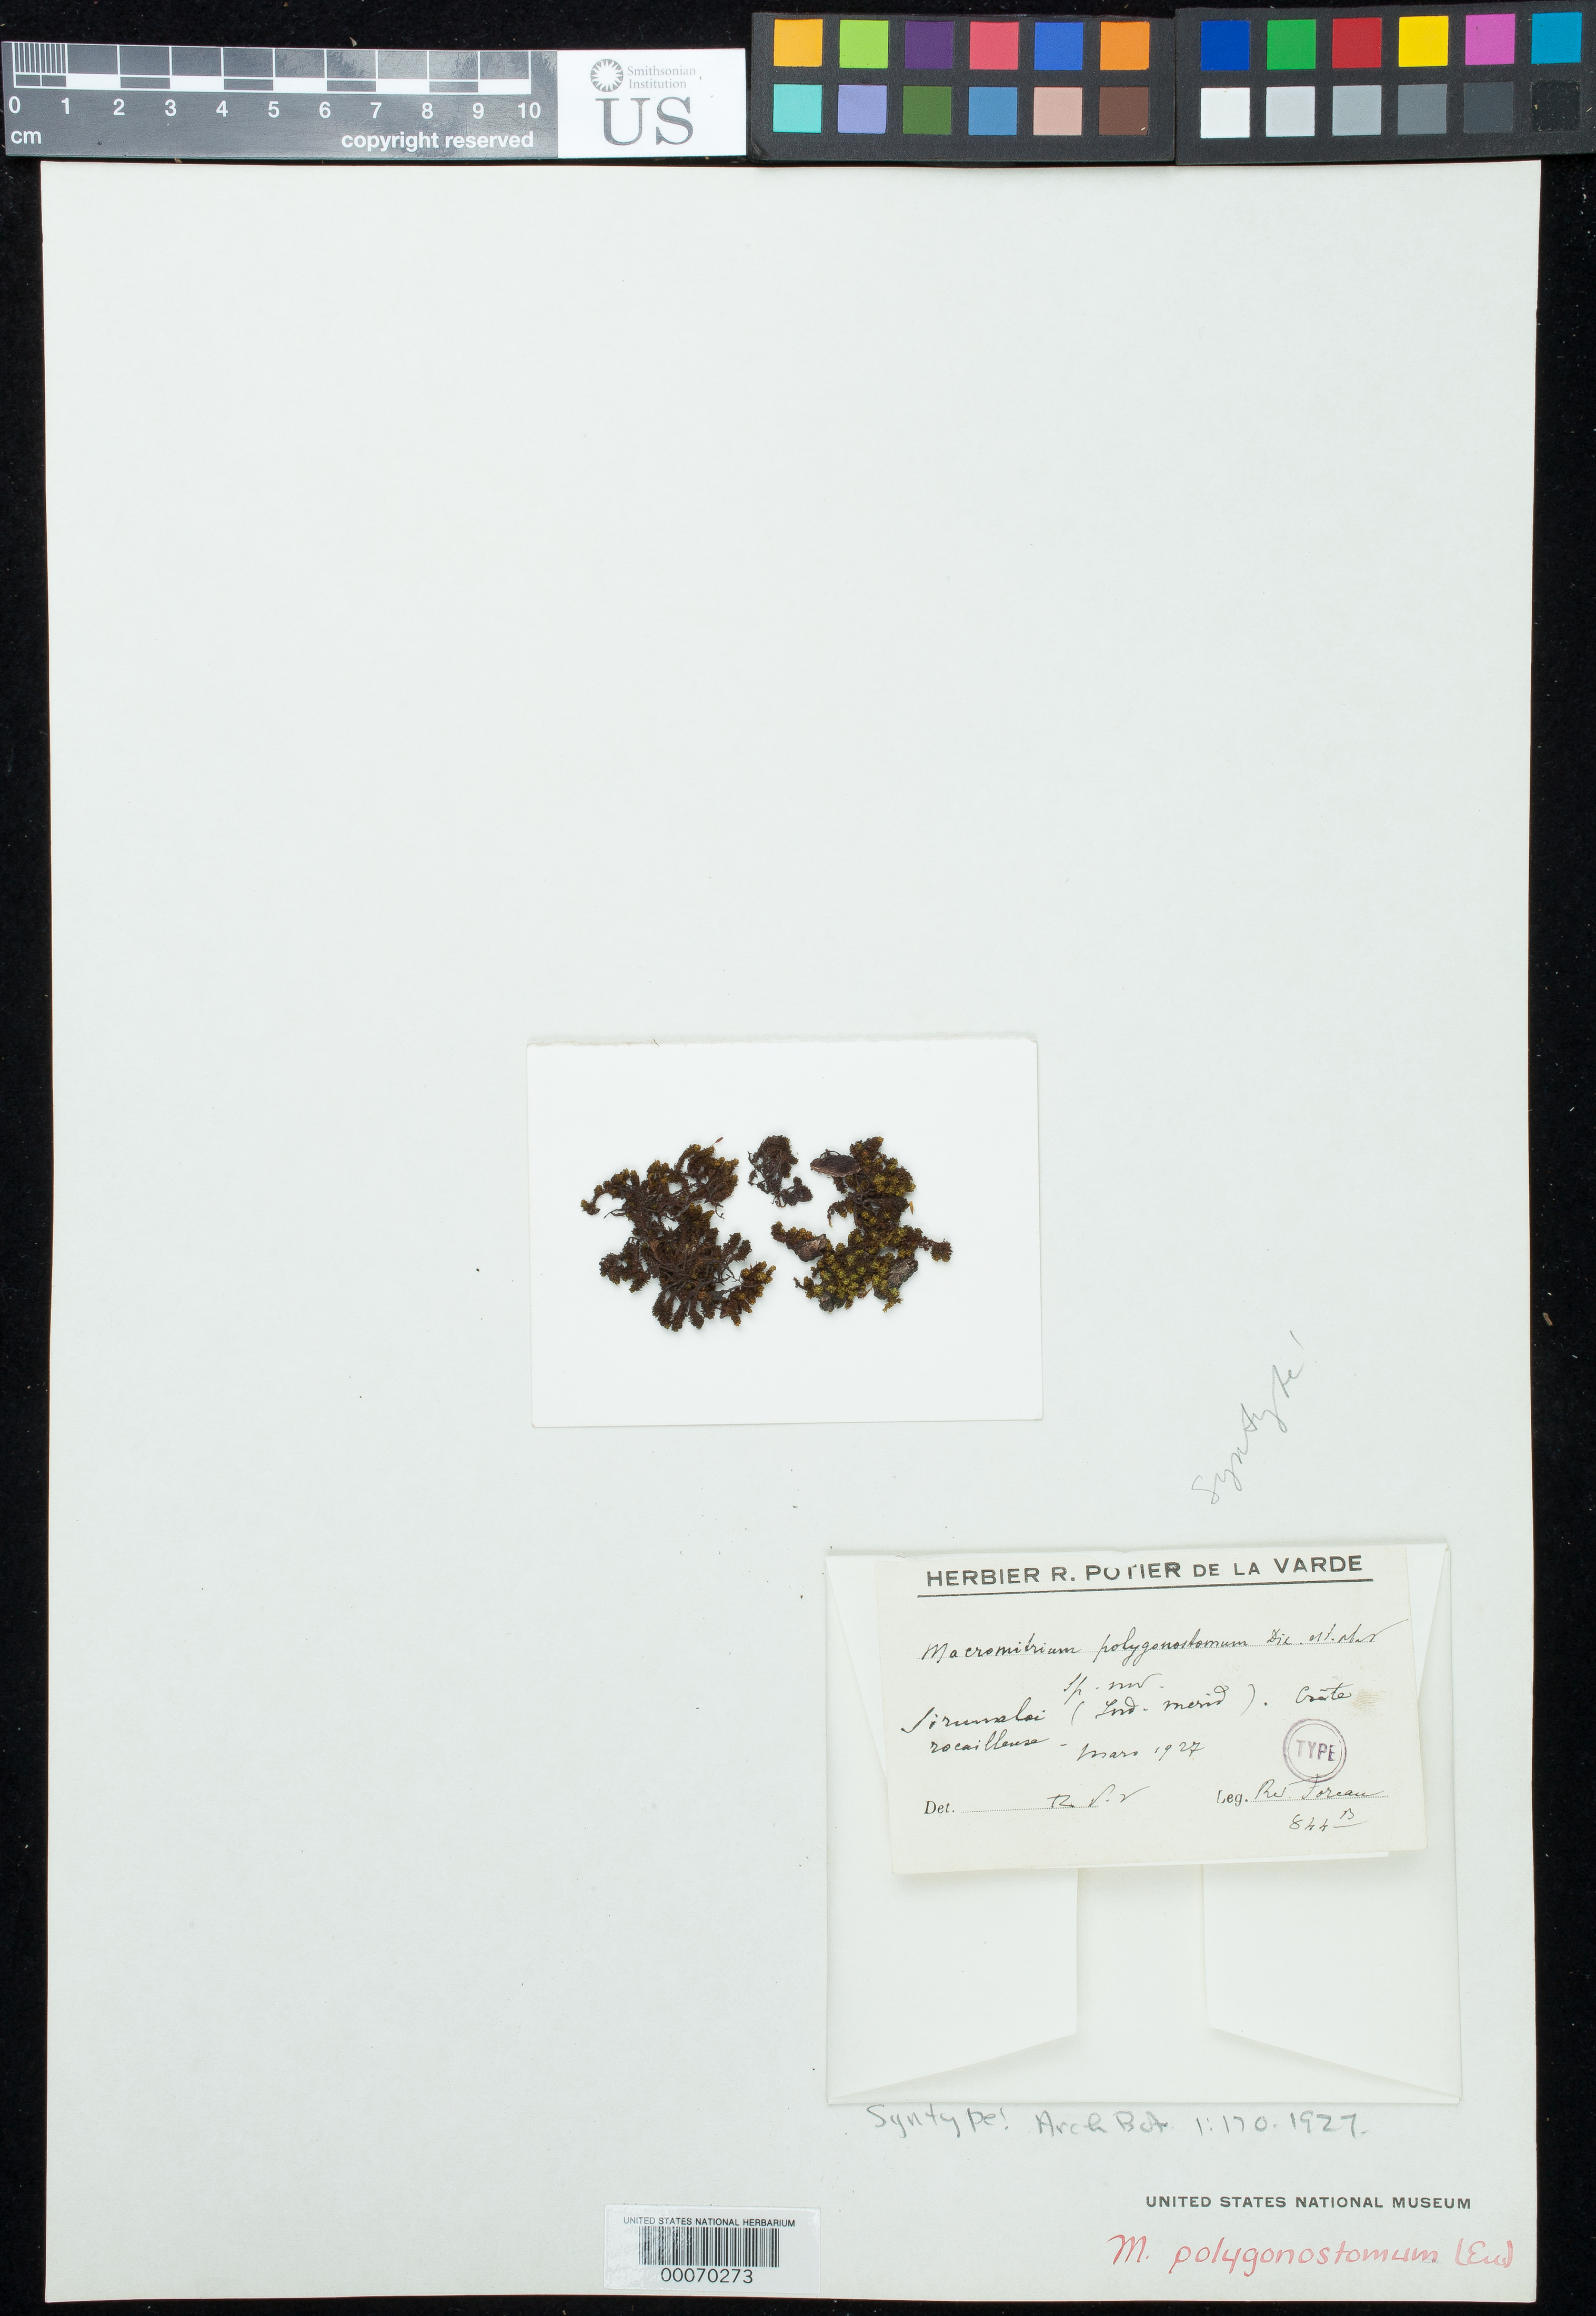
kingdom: Plantae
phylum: Bryophyta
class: Bryopsida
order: Orthotrichales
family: Orthotrichaceae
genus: Macromitrium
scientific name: Macromitrium polygonostomum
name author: Dixon & P. de la Varde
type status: Isosyntype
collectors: G. Foreau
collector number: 844b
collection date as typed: Mar 1927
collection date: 1927-03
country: India